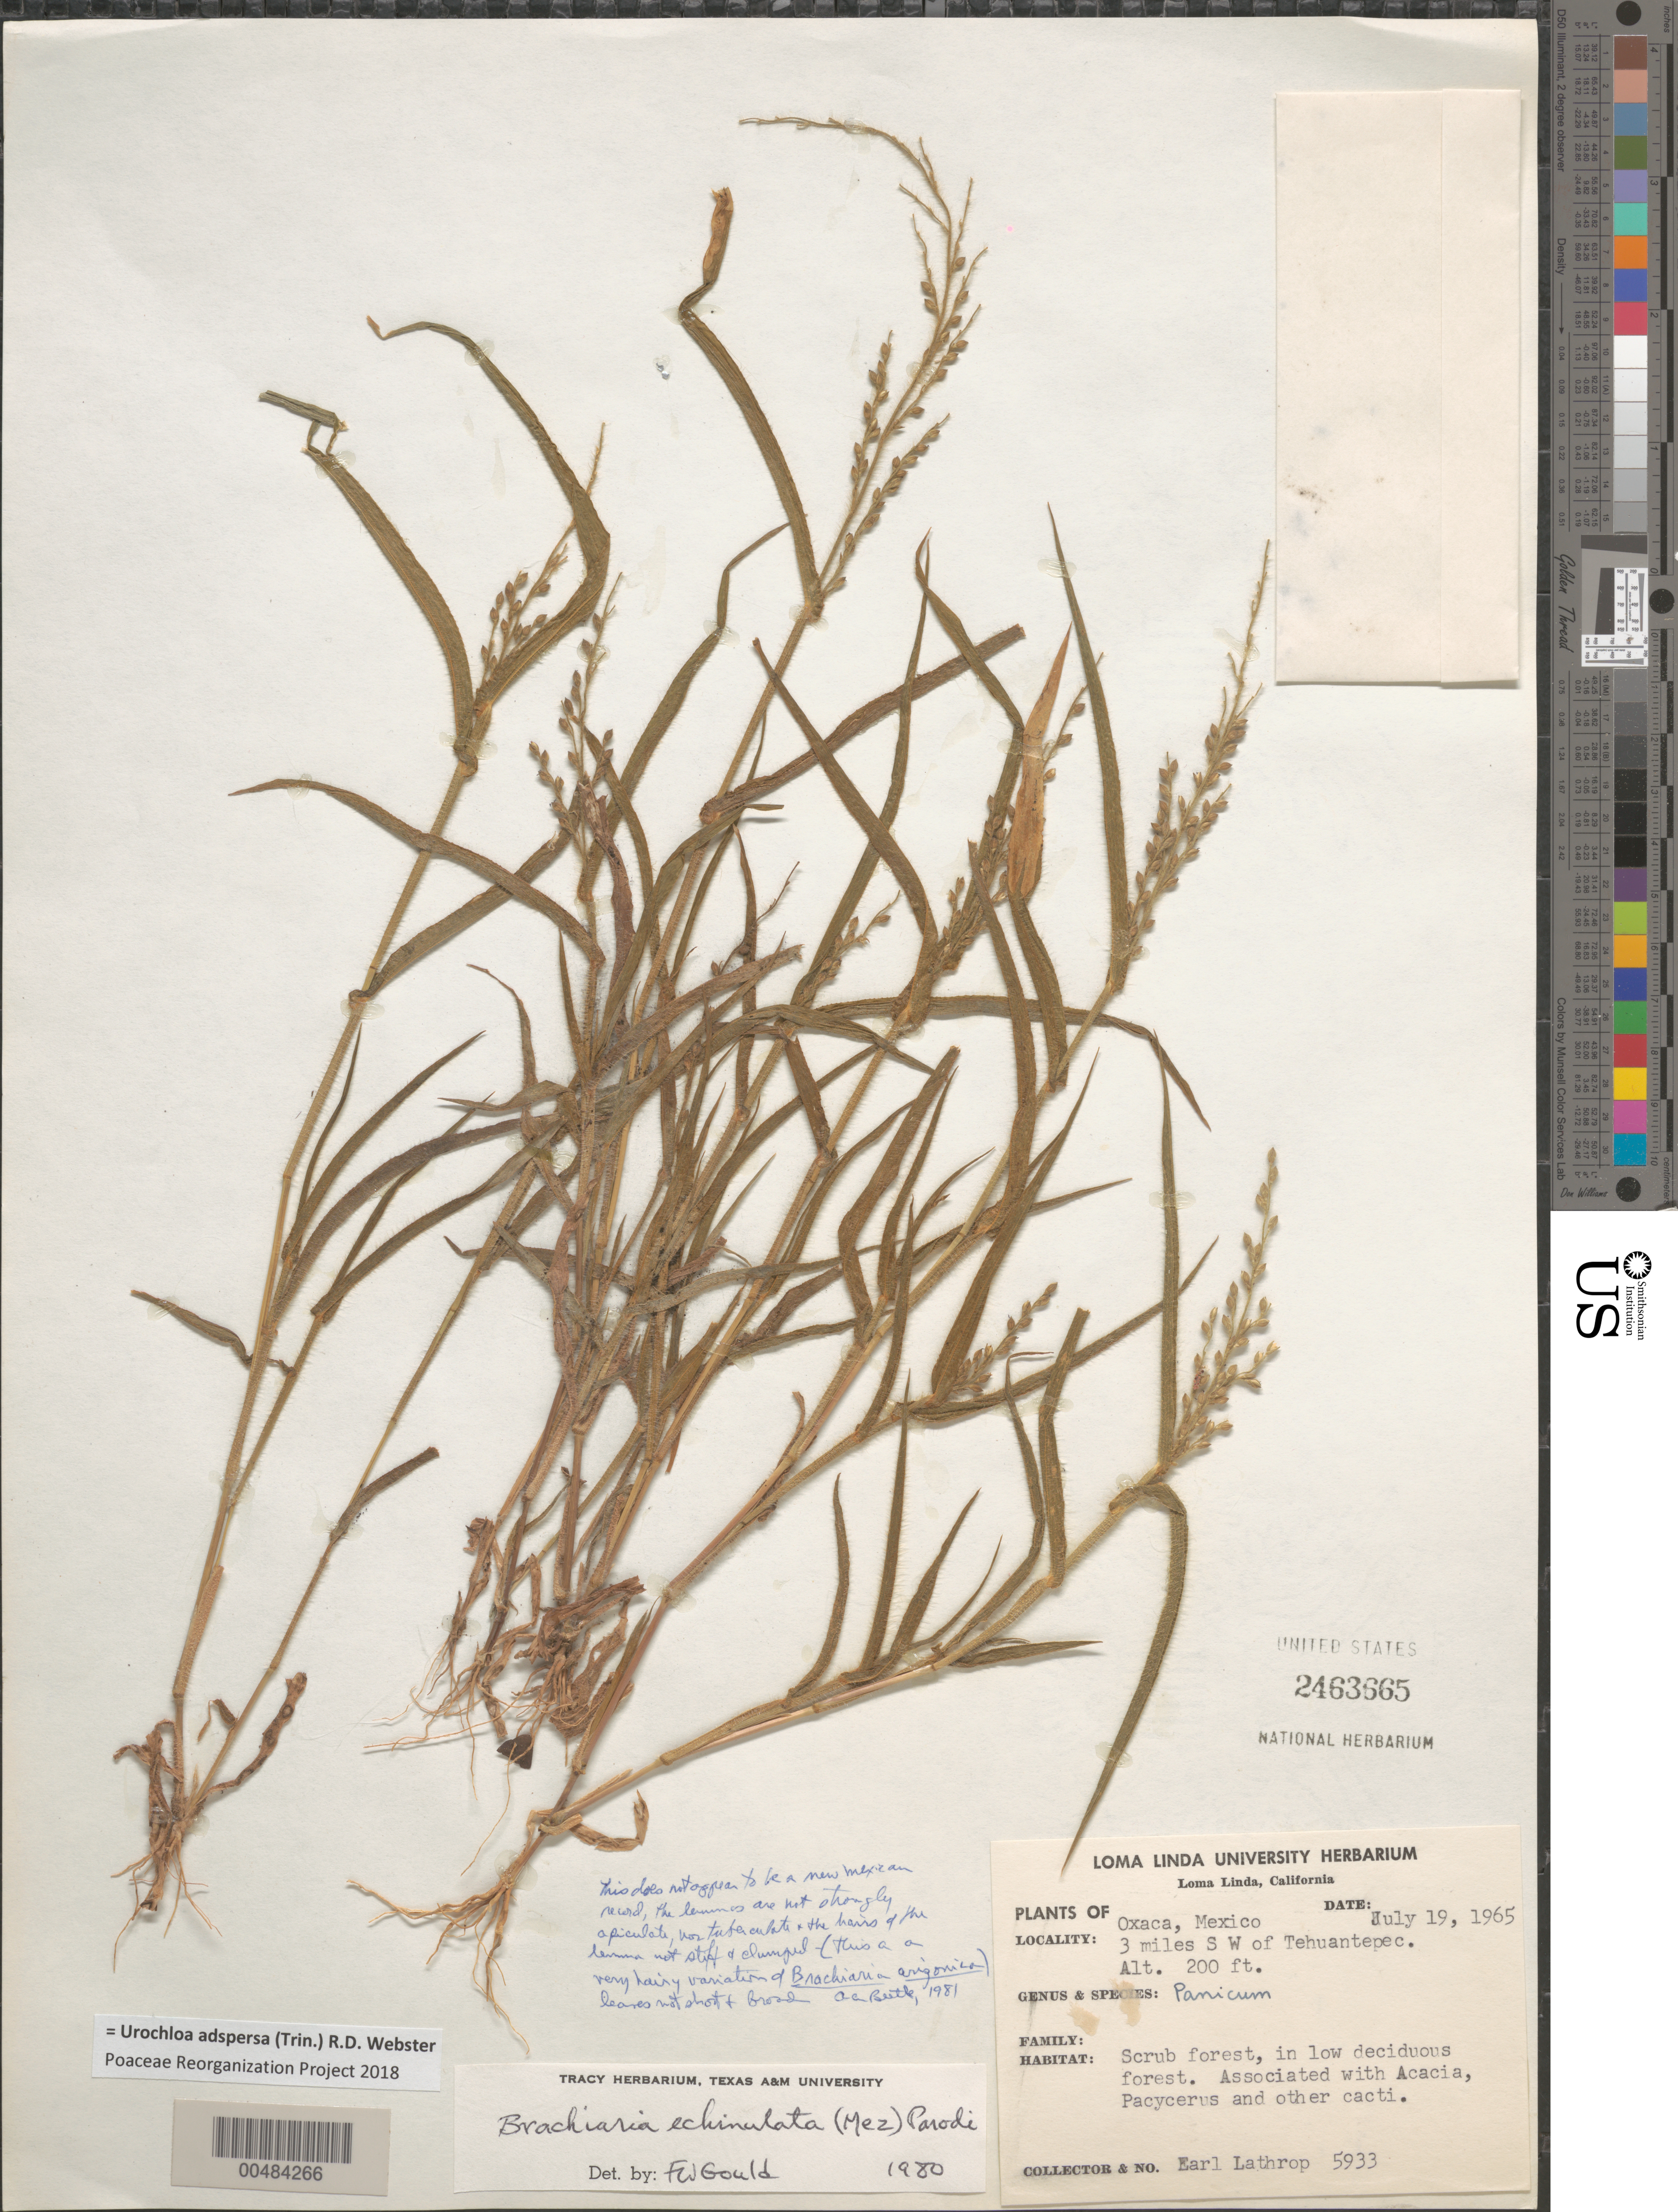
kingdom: Plantae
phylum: Tracheophyta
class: Liliopsida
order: Poales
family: Poaceae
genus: Brachiaria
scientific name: Brachiaria echinulata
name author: (Mez) Parodi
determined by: Gould, F. W.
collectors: E. W. Lathrop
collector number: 5933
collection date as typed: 19 Jul 1965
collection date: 1965-07-19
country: Mexico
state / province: Oaxaca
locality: Loma Linda, 3 mi SW of Tehuantepec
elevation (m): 61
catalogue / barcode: US 2463665